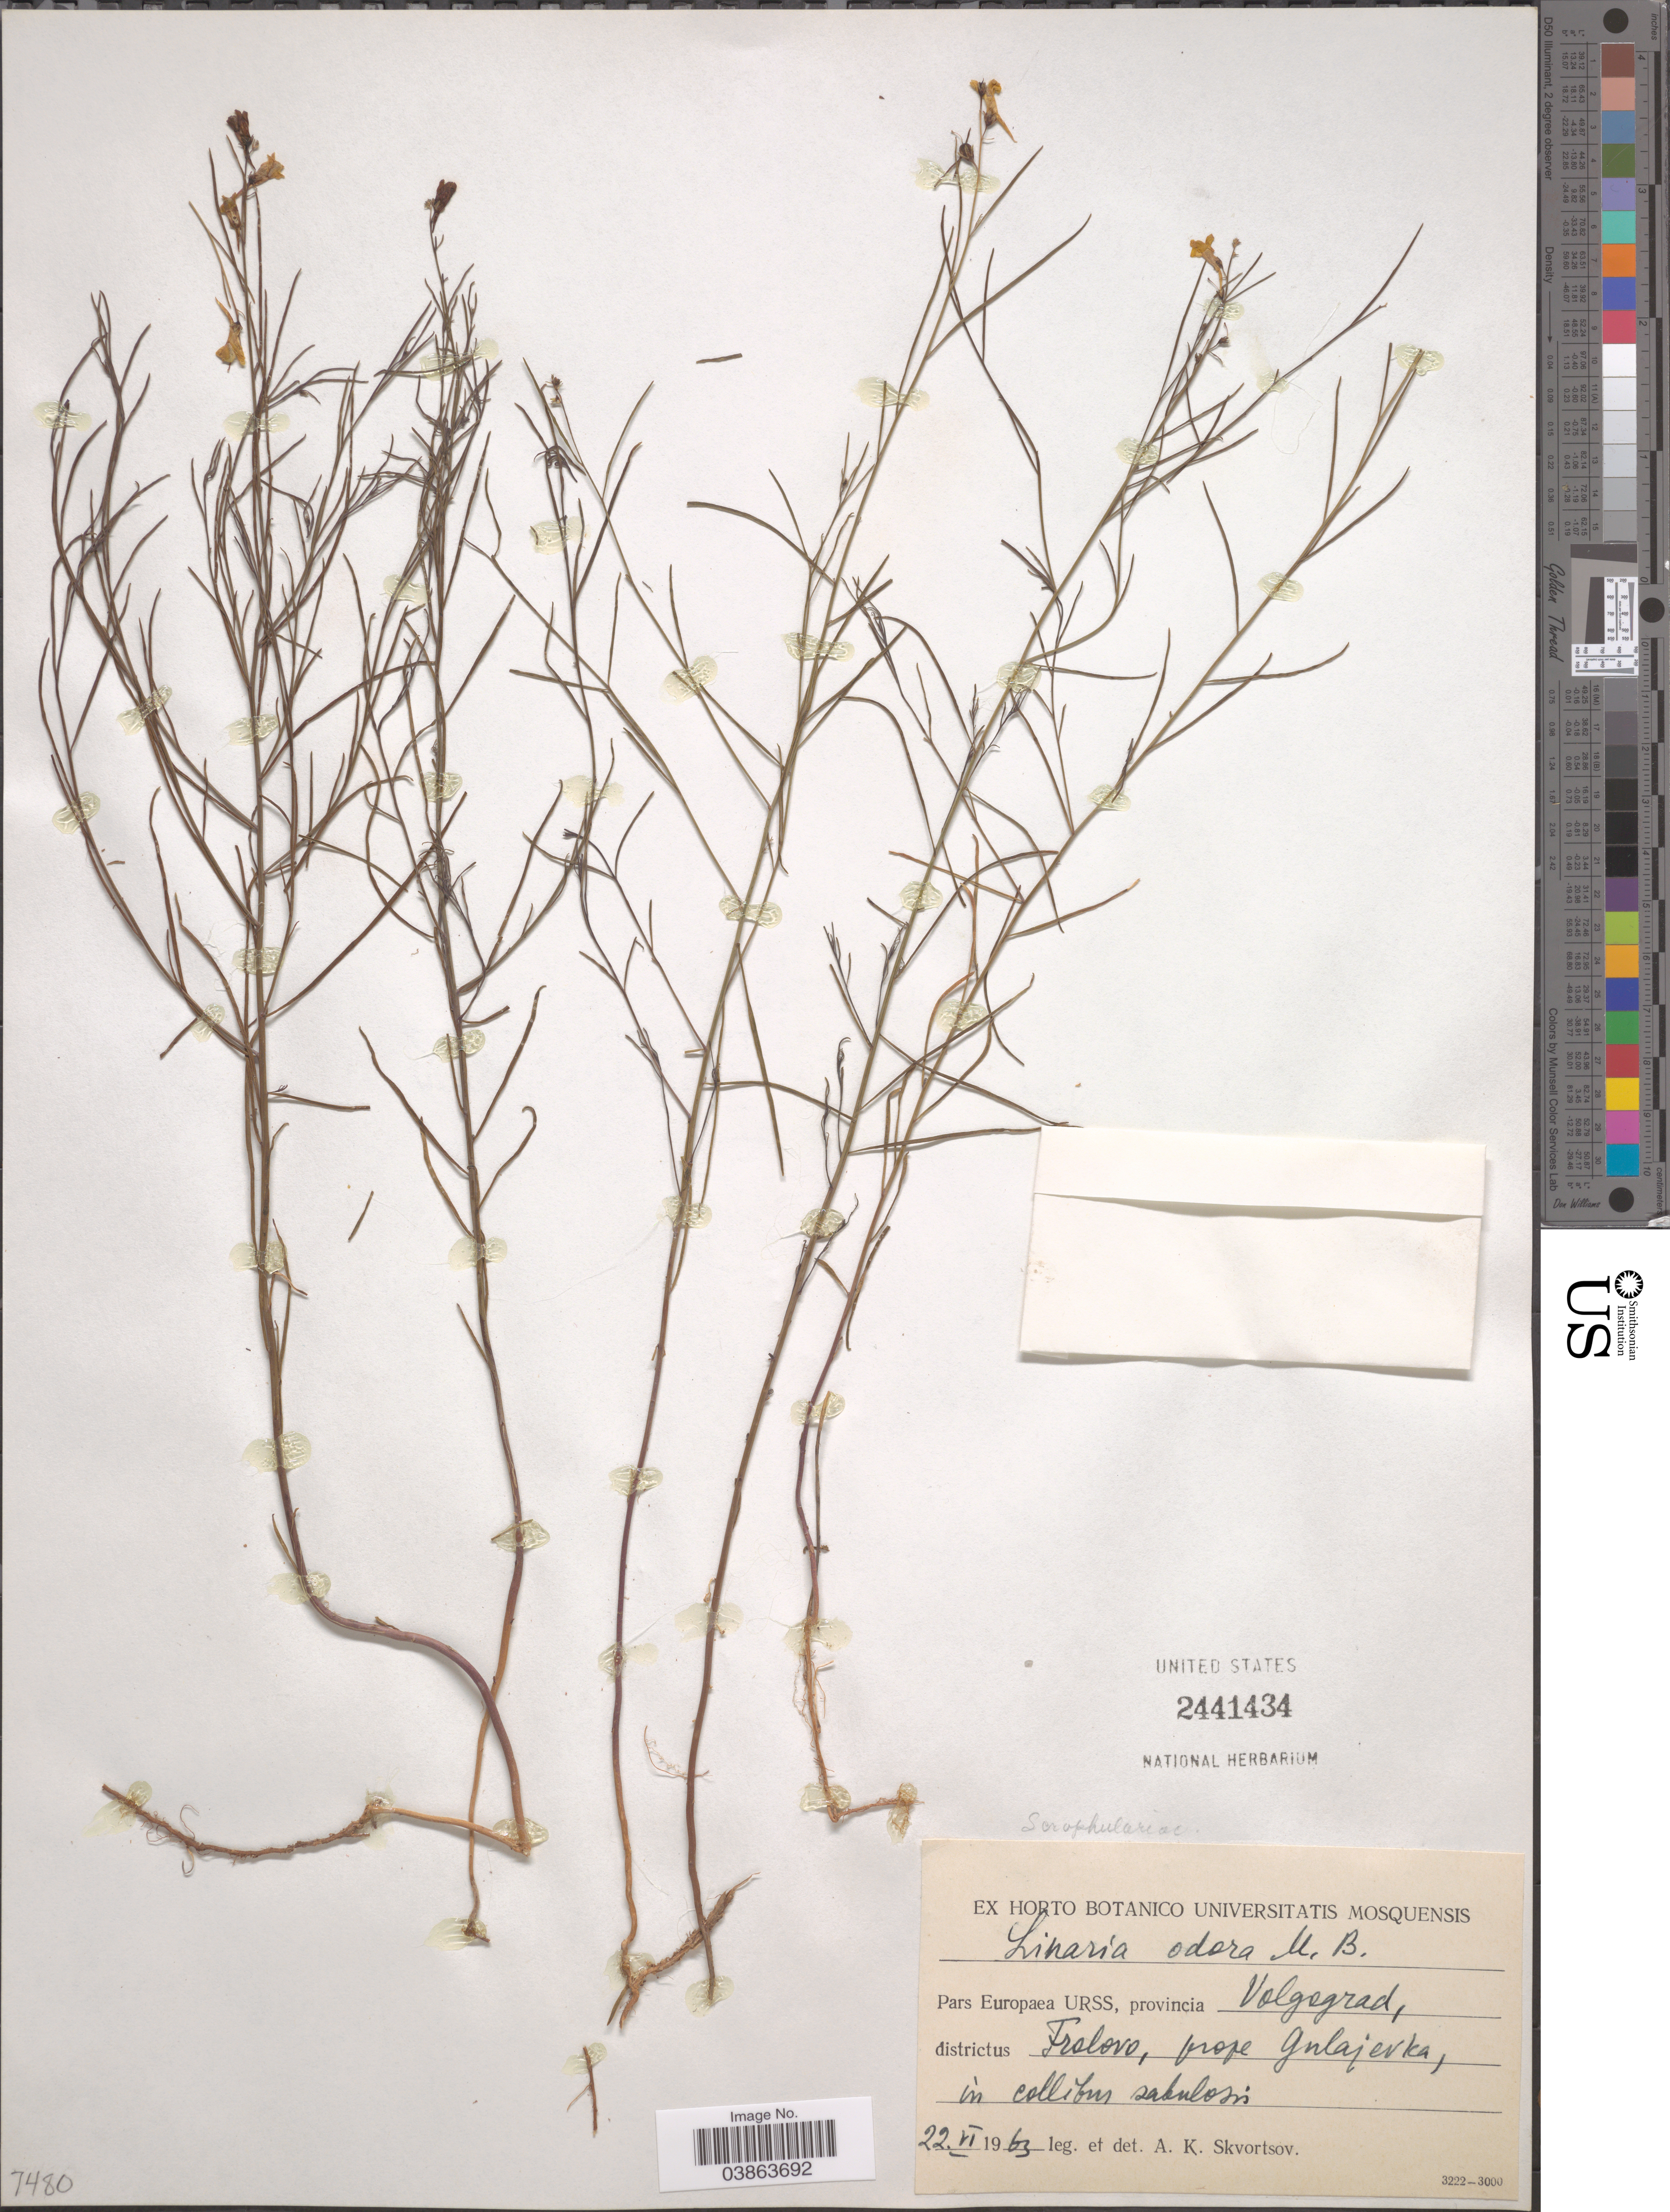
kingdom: Plantae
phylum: Tracheophyta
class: Magnoliopsida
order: Lamiales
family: Plantaginaceae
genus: Linaria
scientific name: Linaria odora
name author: (M. Bieb.) Fisch.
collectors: A. K. Skvortsov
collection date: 1963-06-22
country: Russian Federation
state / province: Volgograd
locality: Pars Europaea URSS, districtus Frolovo, prope Gulajevka.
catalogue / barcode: US 2441434